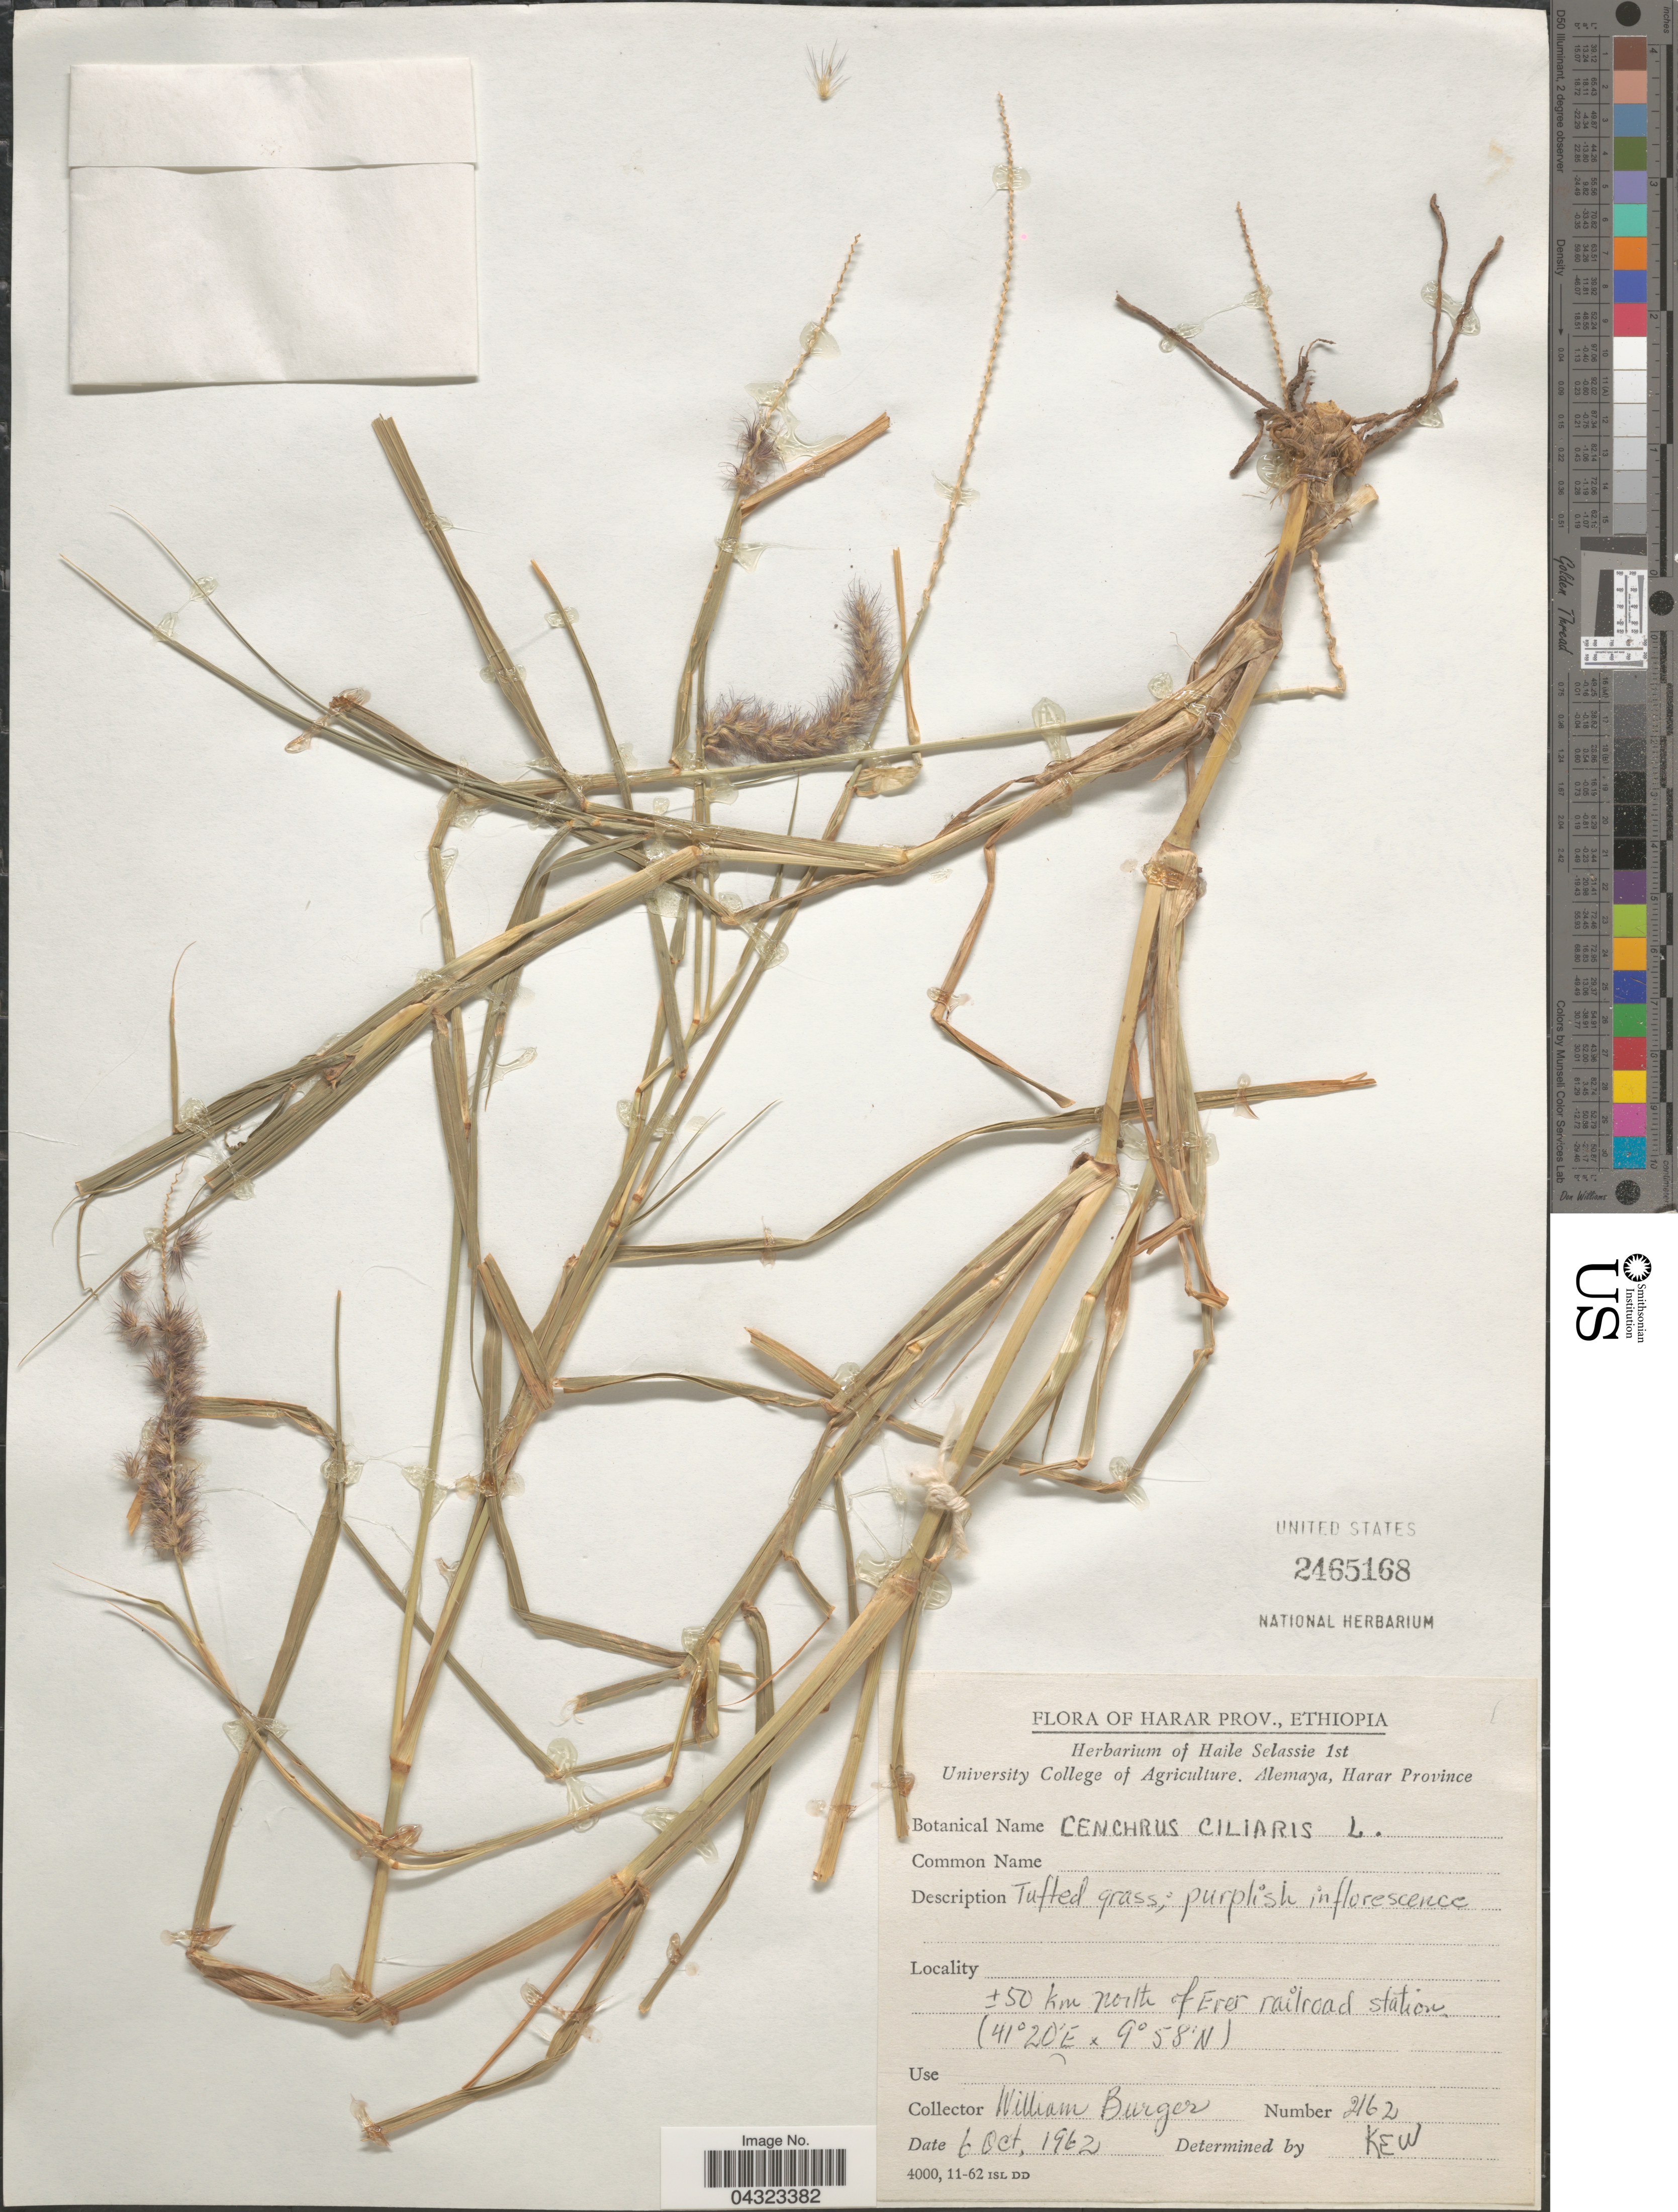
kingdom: Plantae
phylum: Tracheophyta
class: Liliopsida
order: Poales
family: Poaceae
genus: Cenchrus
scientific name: Cenchrus ciliaris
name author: L.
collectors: W. Burger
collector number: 2162*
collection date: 1962-10-06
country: Ethiopia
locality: Harar Prov. ± 50 km North of Erer railroad station.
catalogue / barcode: US 2465168